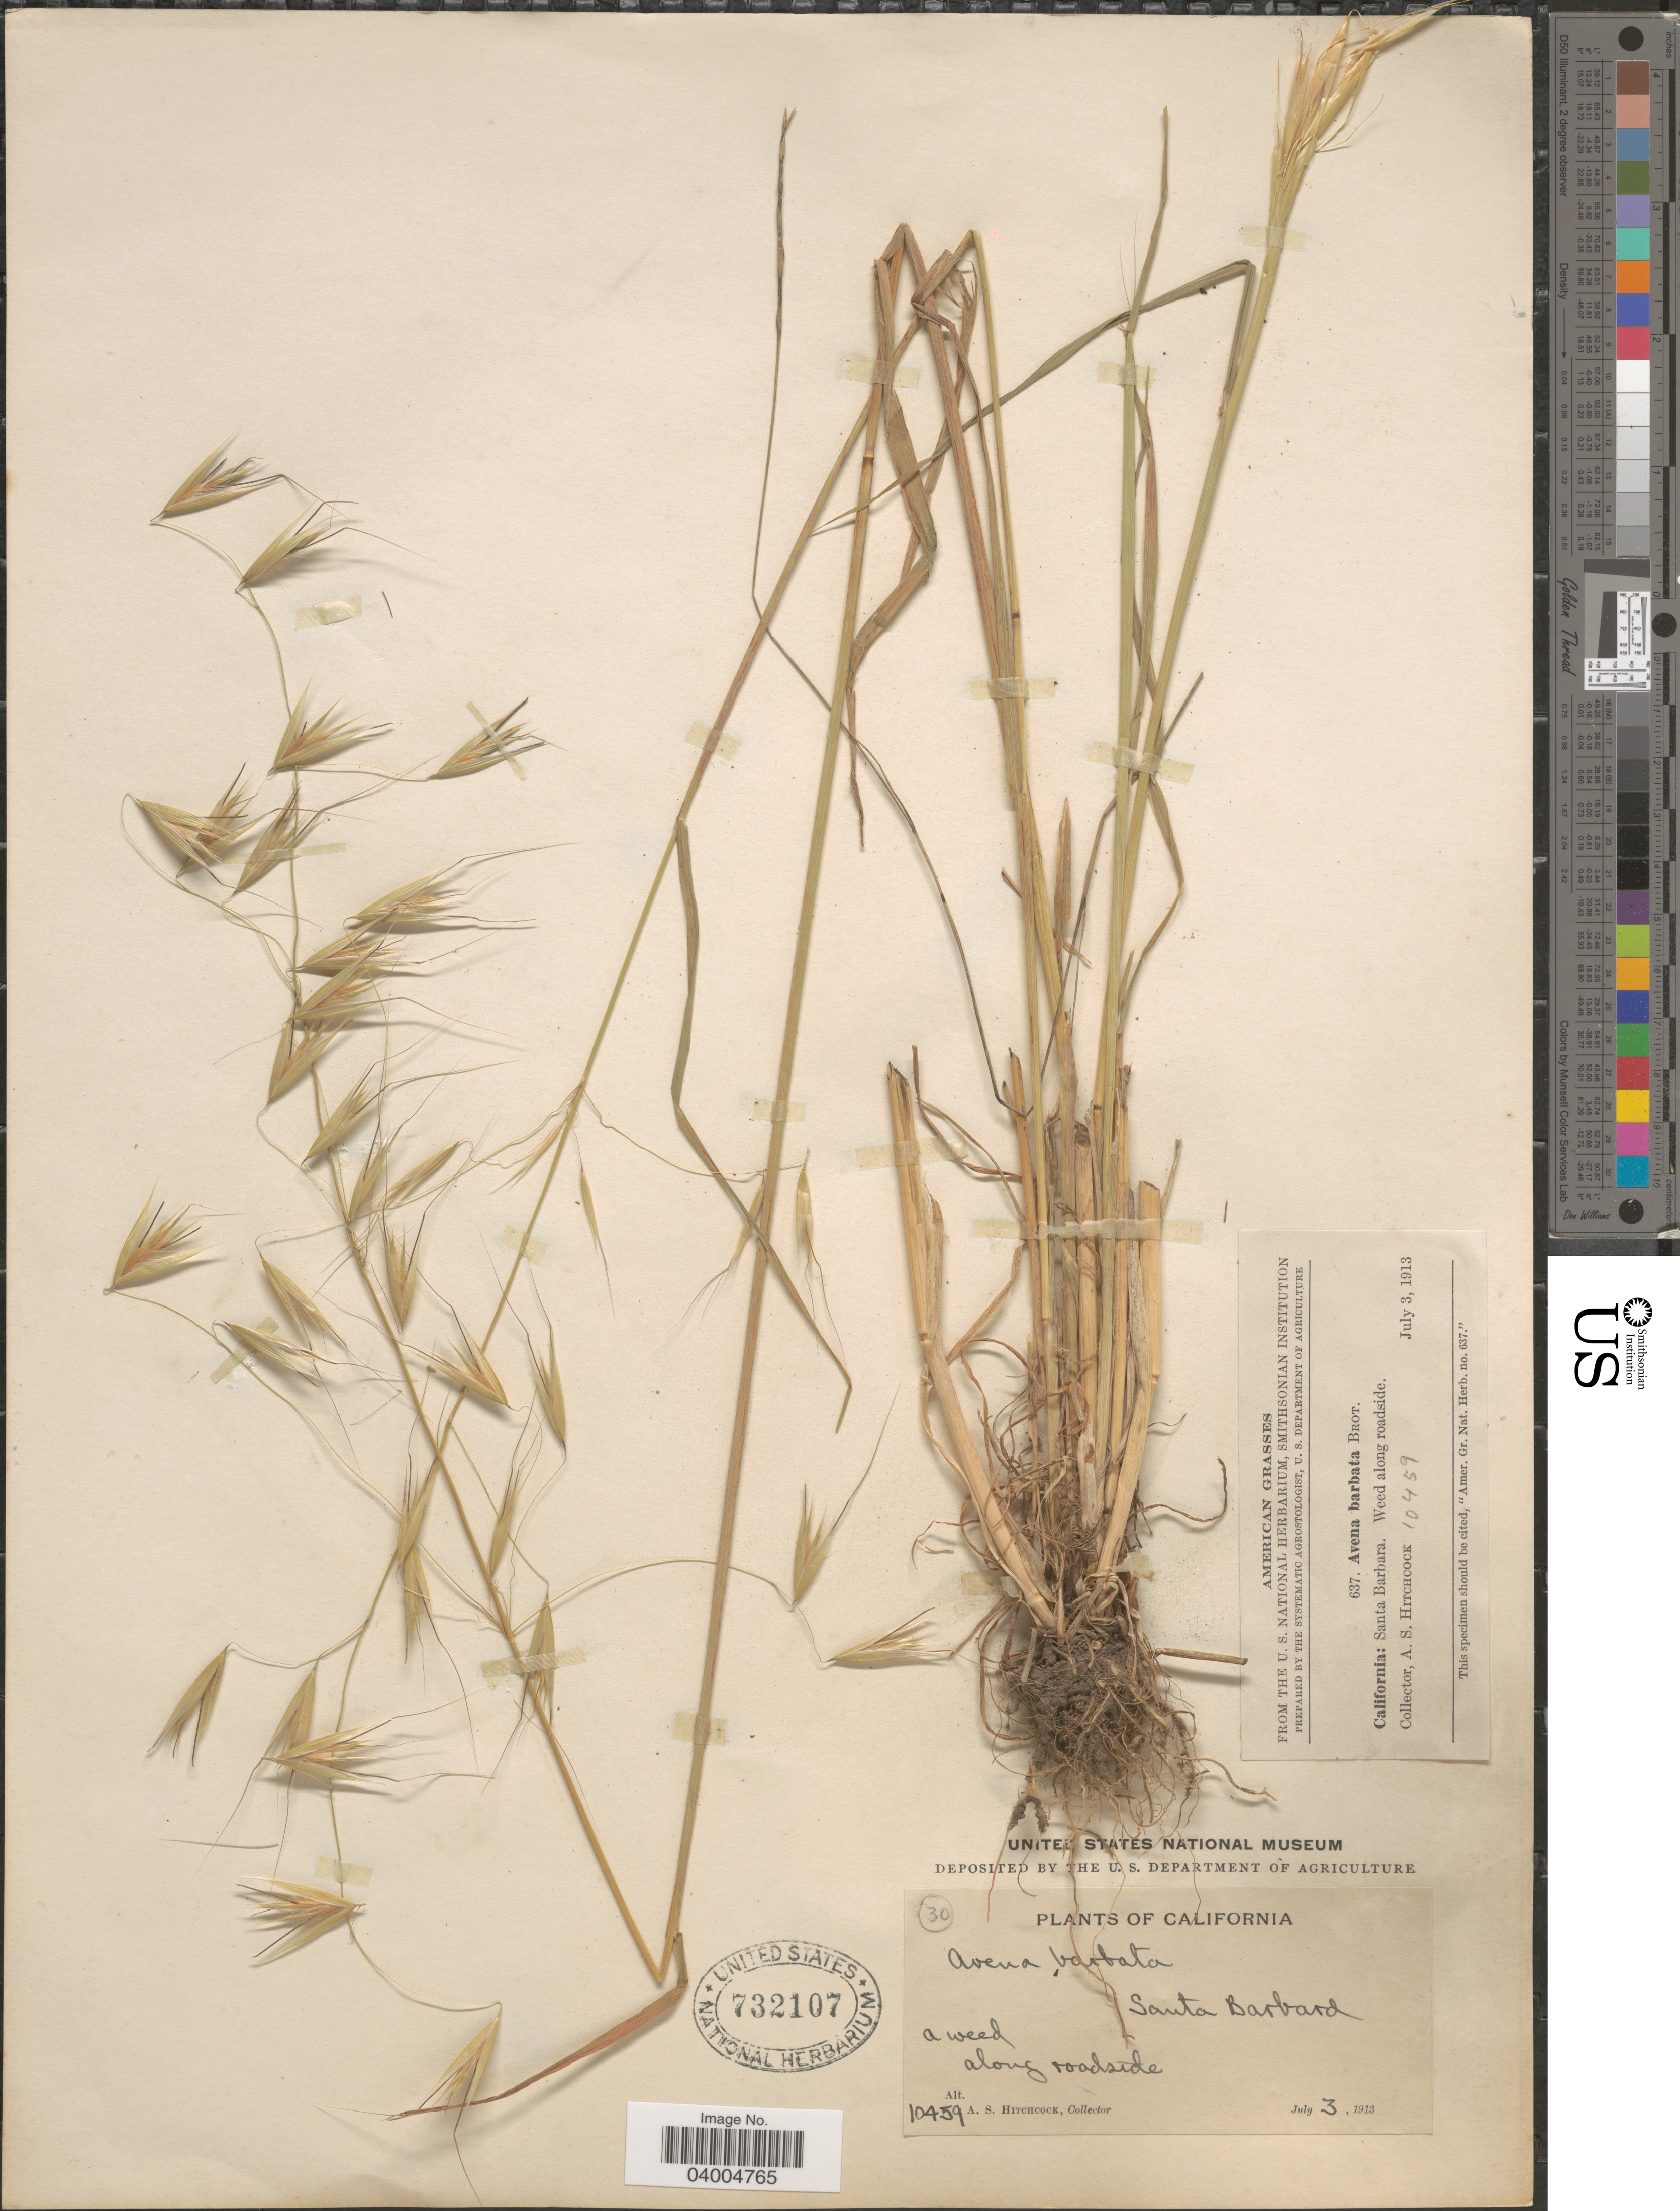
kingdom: Plantae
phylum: Tracheophyta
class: Liliopsida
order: Poales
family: Poaceae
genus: Avena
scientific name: Avena barbata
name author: Pott ex Link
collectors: A. S. Hitchcock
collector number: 10459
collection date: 1913-07-03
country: United States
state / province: California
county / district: Santa Barbara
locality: American. Santa Barbara.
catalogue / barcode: US 732107